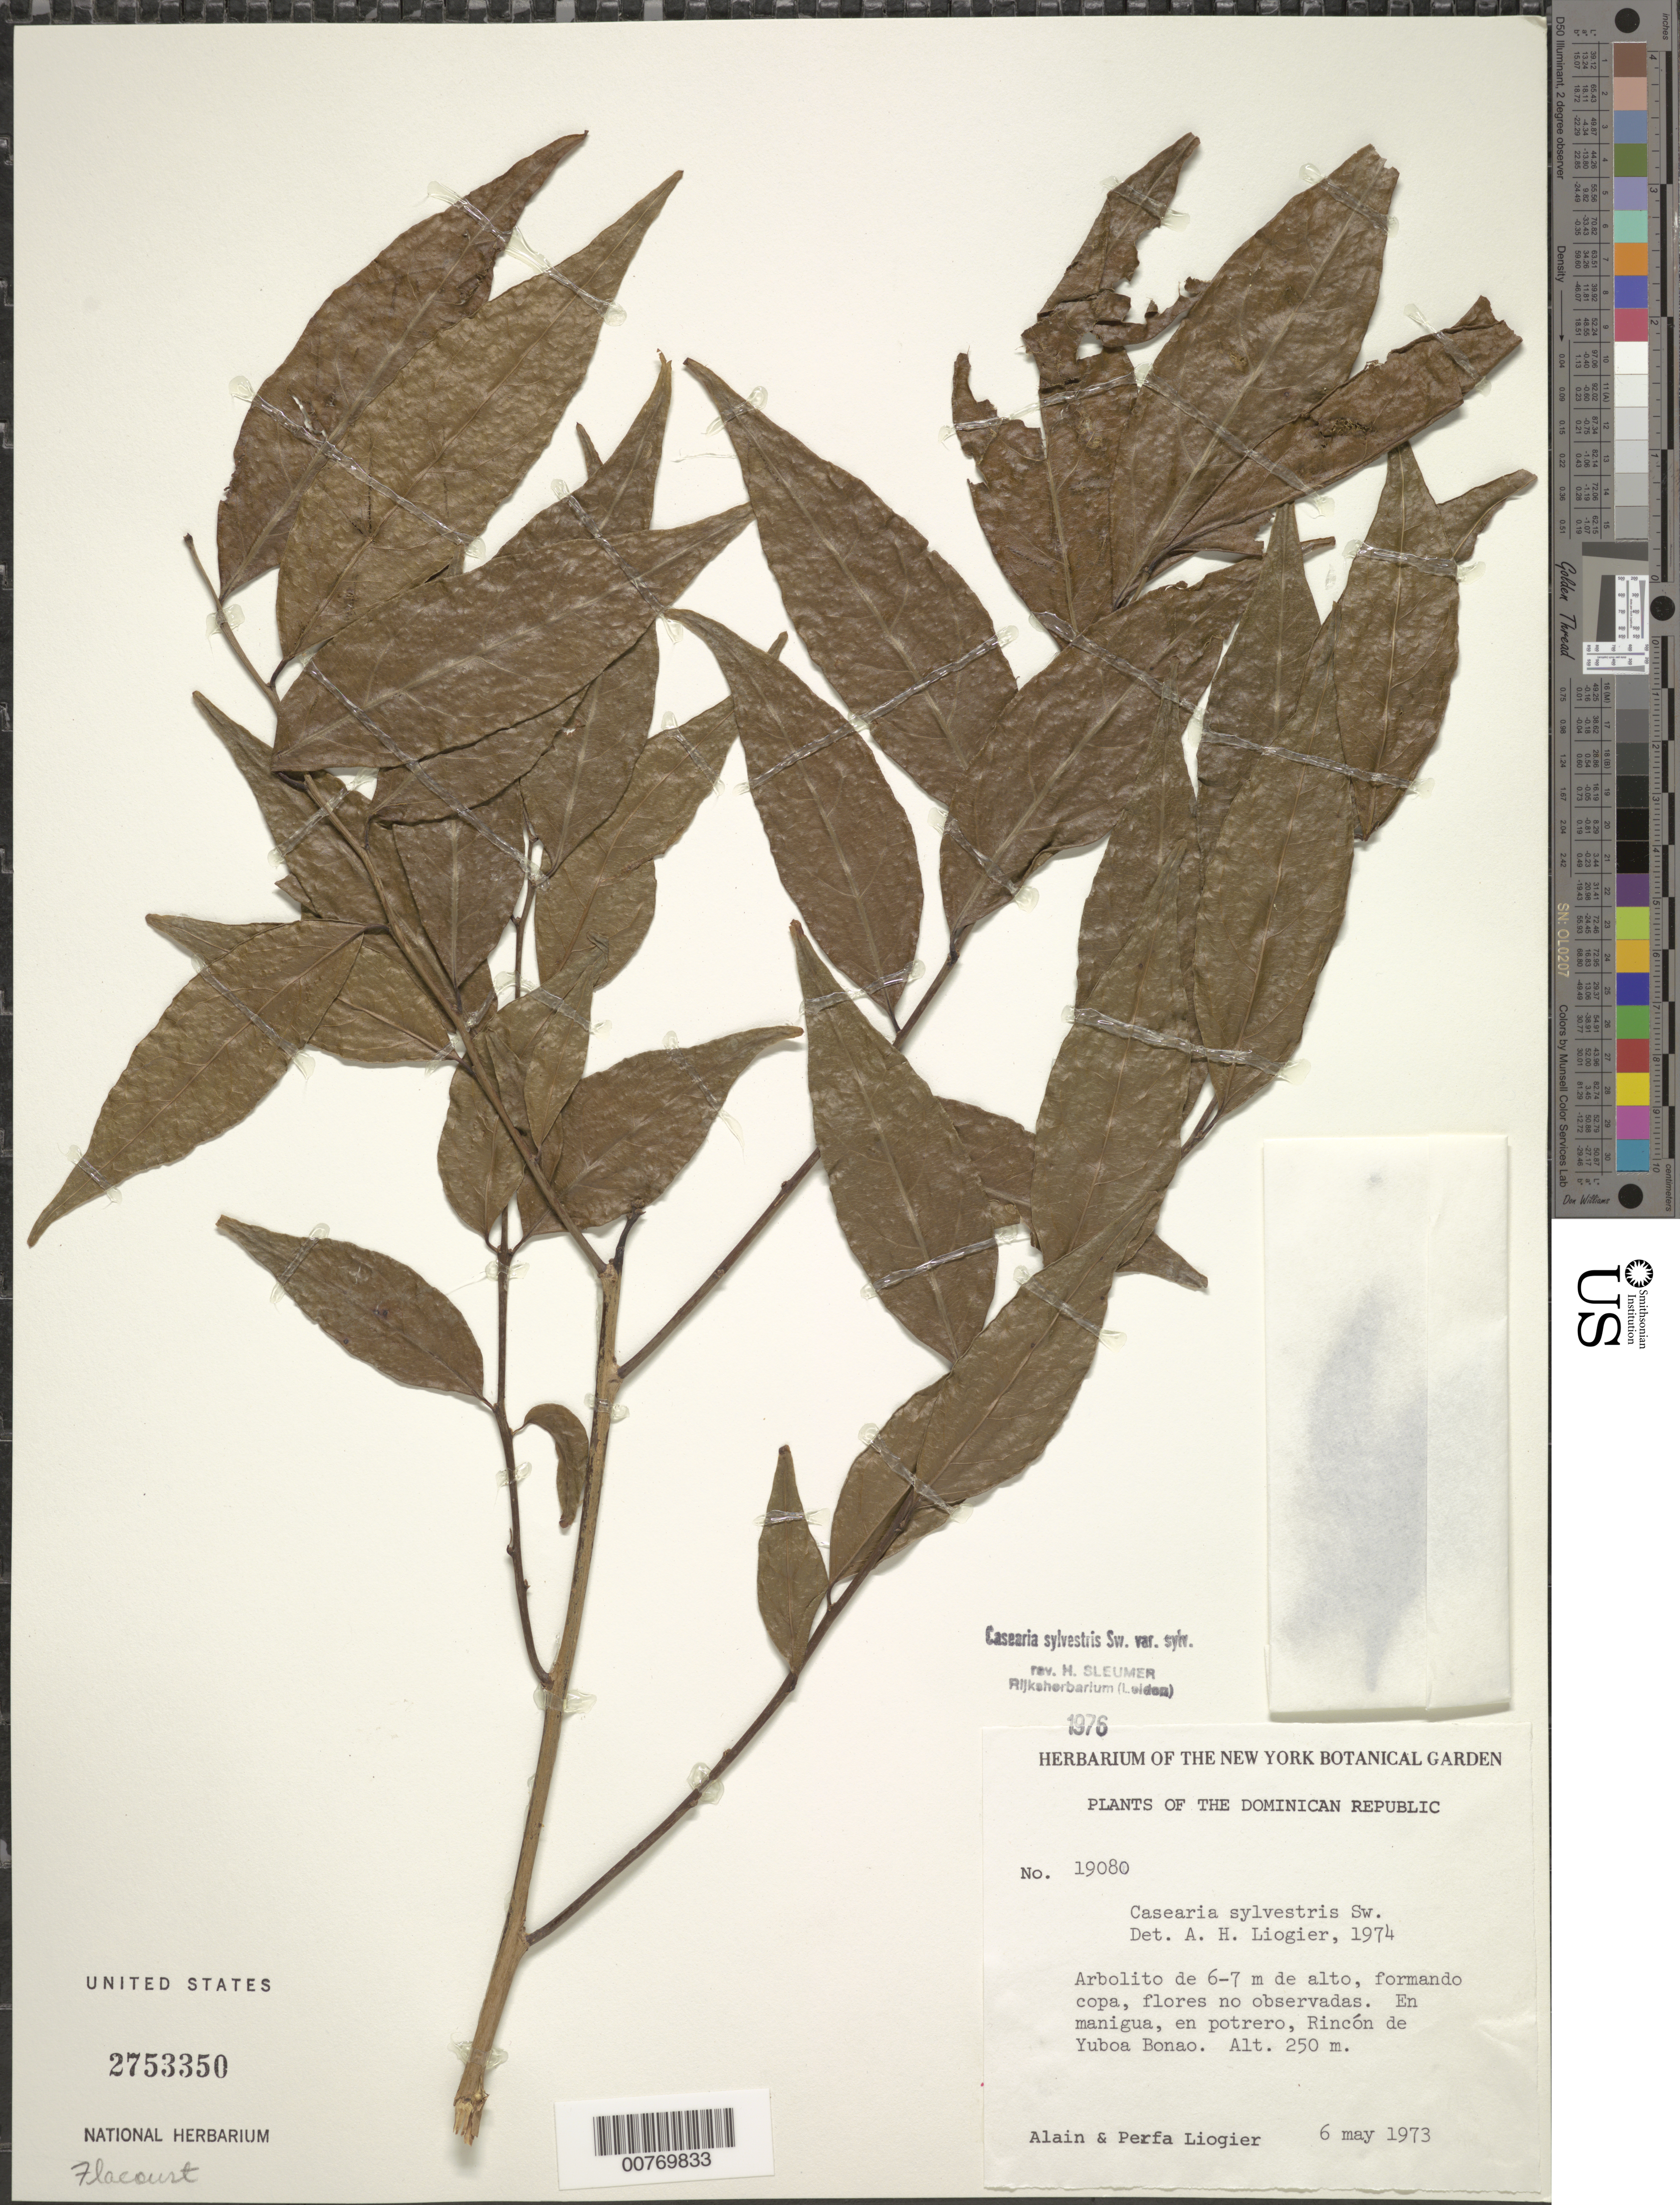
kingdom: Plantae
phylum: Tracheophyta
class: Magnoliopsida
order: Malpighiales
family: Salicaceae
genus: Casearia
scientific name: Casearia sylvestris var. sylvestris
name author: Sw.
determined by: Sleumer, H. O.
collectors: A. H. Liogier & M. P. Liogier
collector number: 19080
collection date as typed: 06 May 1973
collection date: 1973-05-06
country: Dominican Republic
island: Hispaniola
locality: Manigua, Potrero, Rincón de Yuboa Bonao.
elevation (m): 250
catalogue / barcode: US 2753350